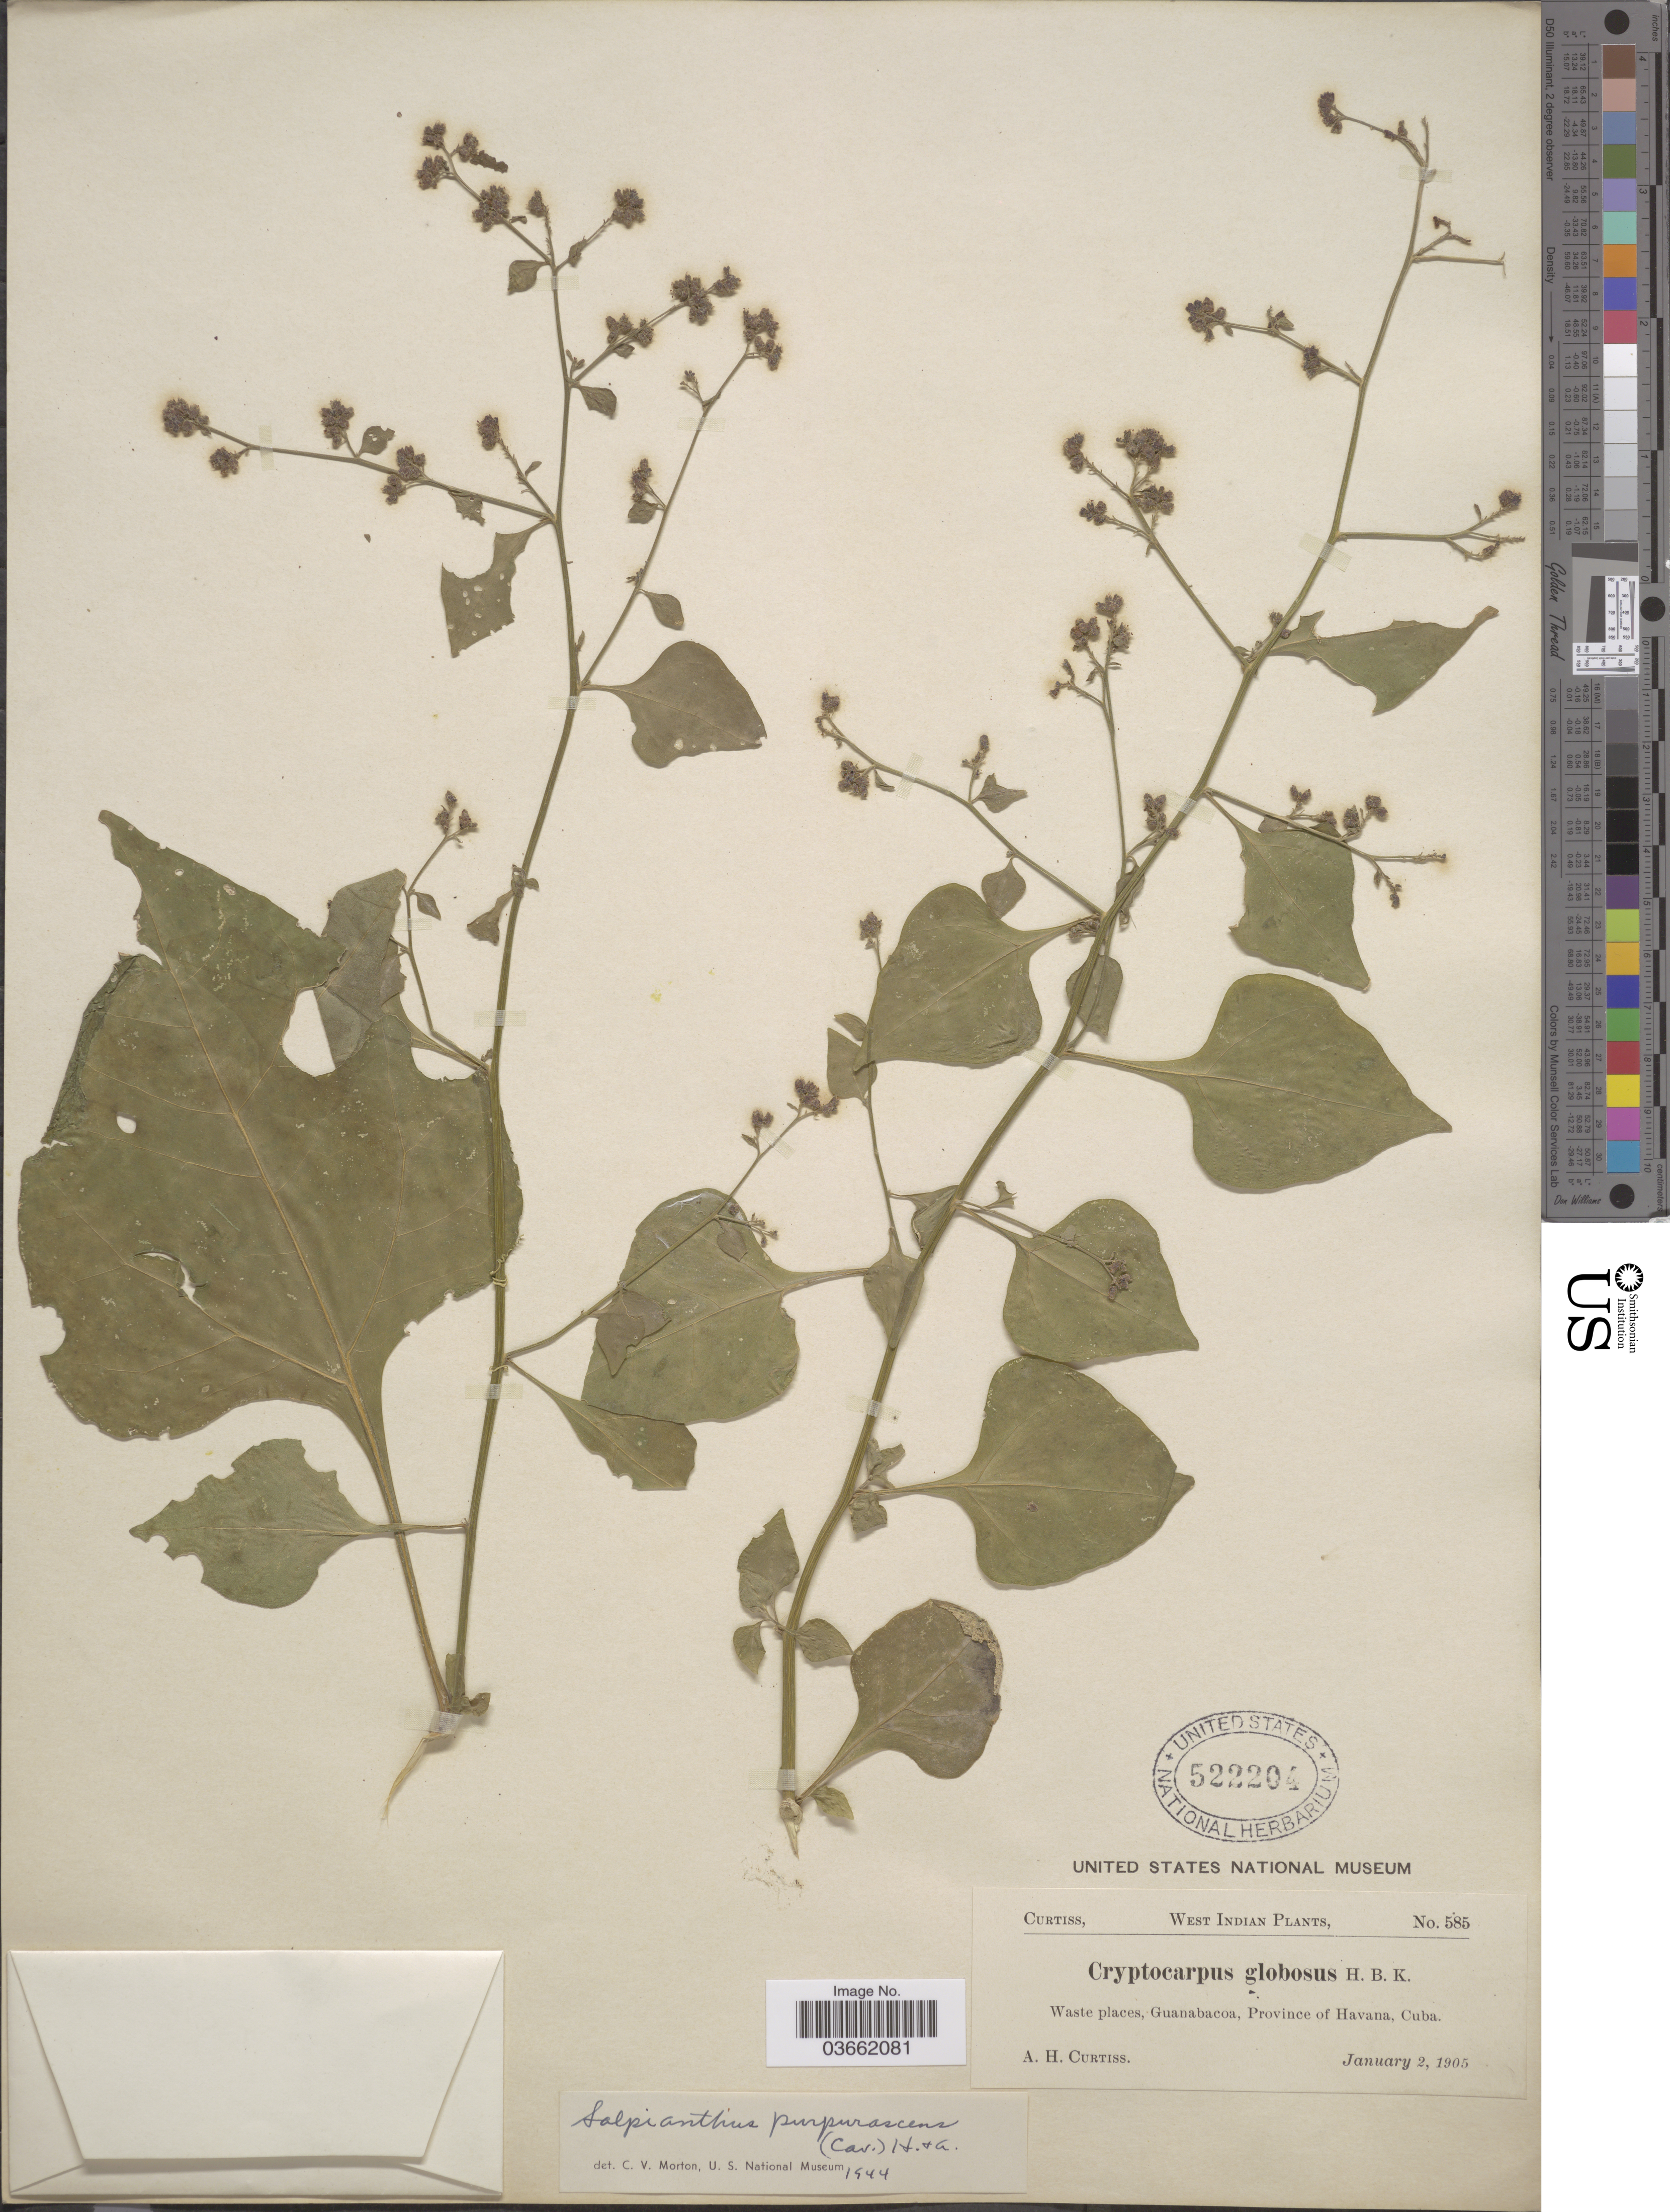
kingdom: Plantae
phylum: Tracheophyta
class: Magnoliopsida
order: Caryophyllales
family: Nyctaginaceae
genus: Salpianthus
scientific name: Salpianthus purpurascens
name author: (Cav. ex Lag.) Hook. & Arn.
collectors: A. H. Curtiss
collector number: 585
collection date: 1905-01-02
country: Cuba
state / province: La Habana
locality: Wate places, Guanabacoa, Province of Havana.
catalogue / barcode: US 522204